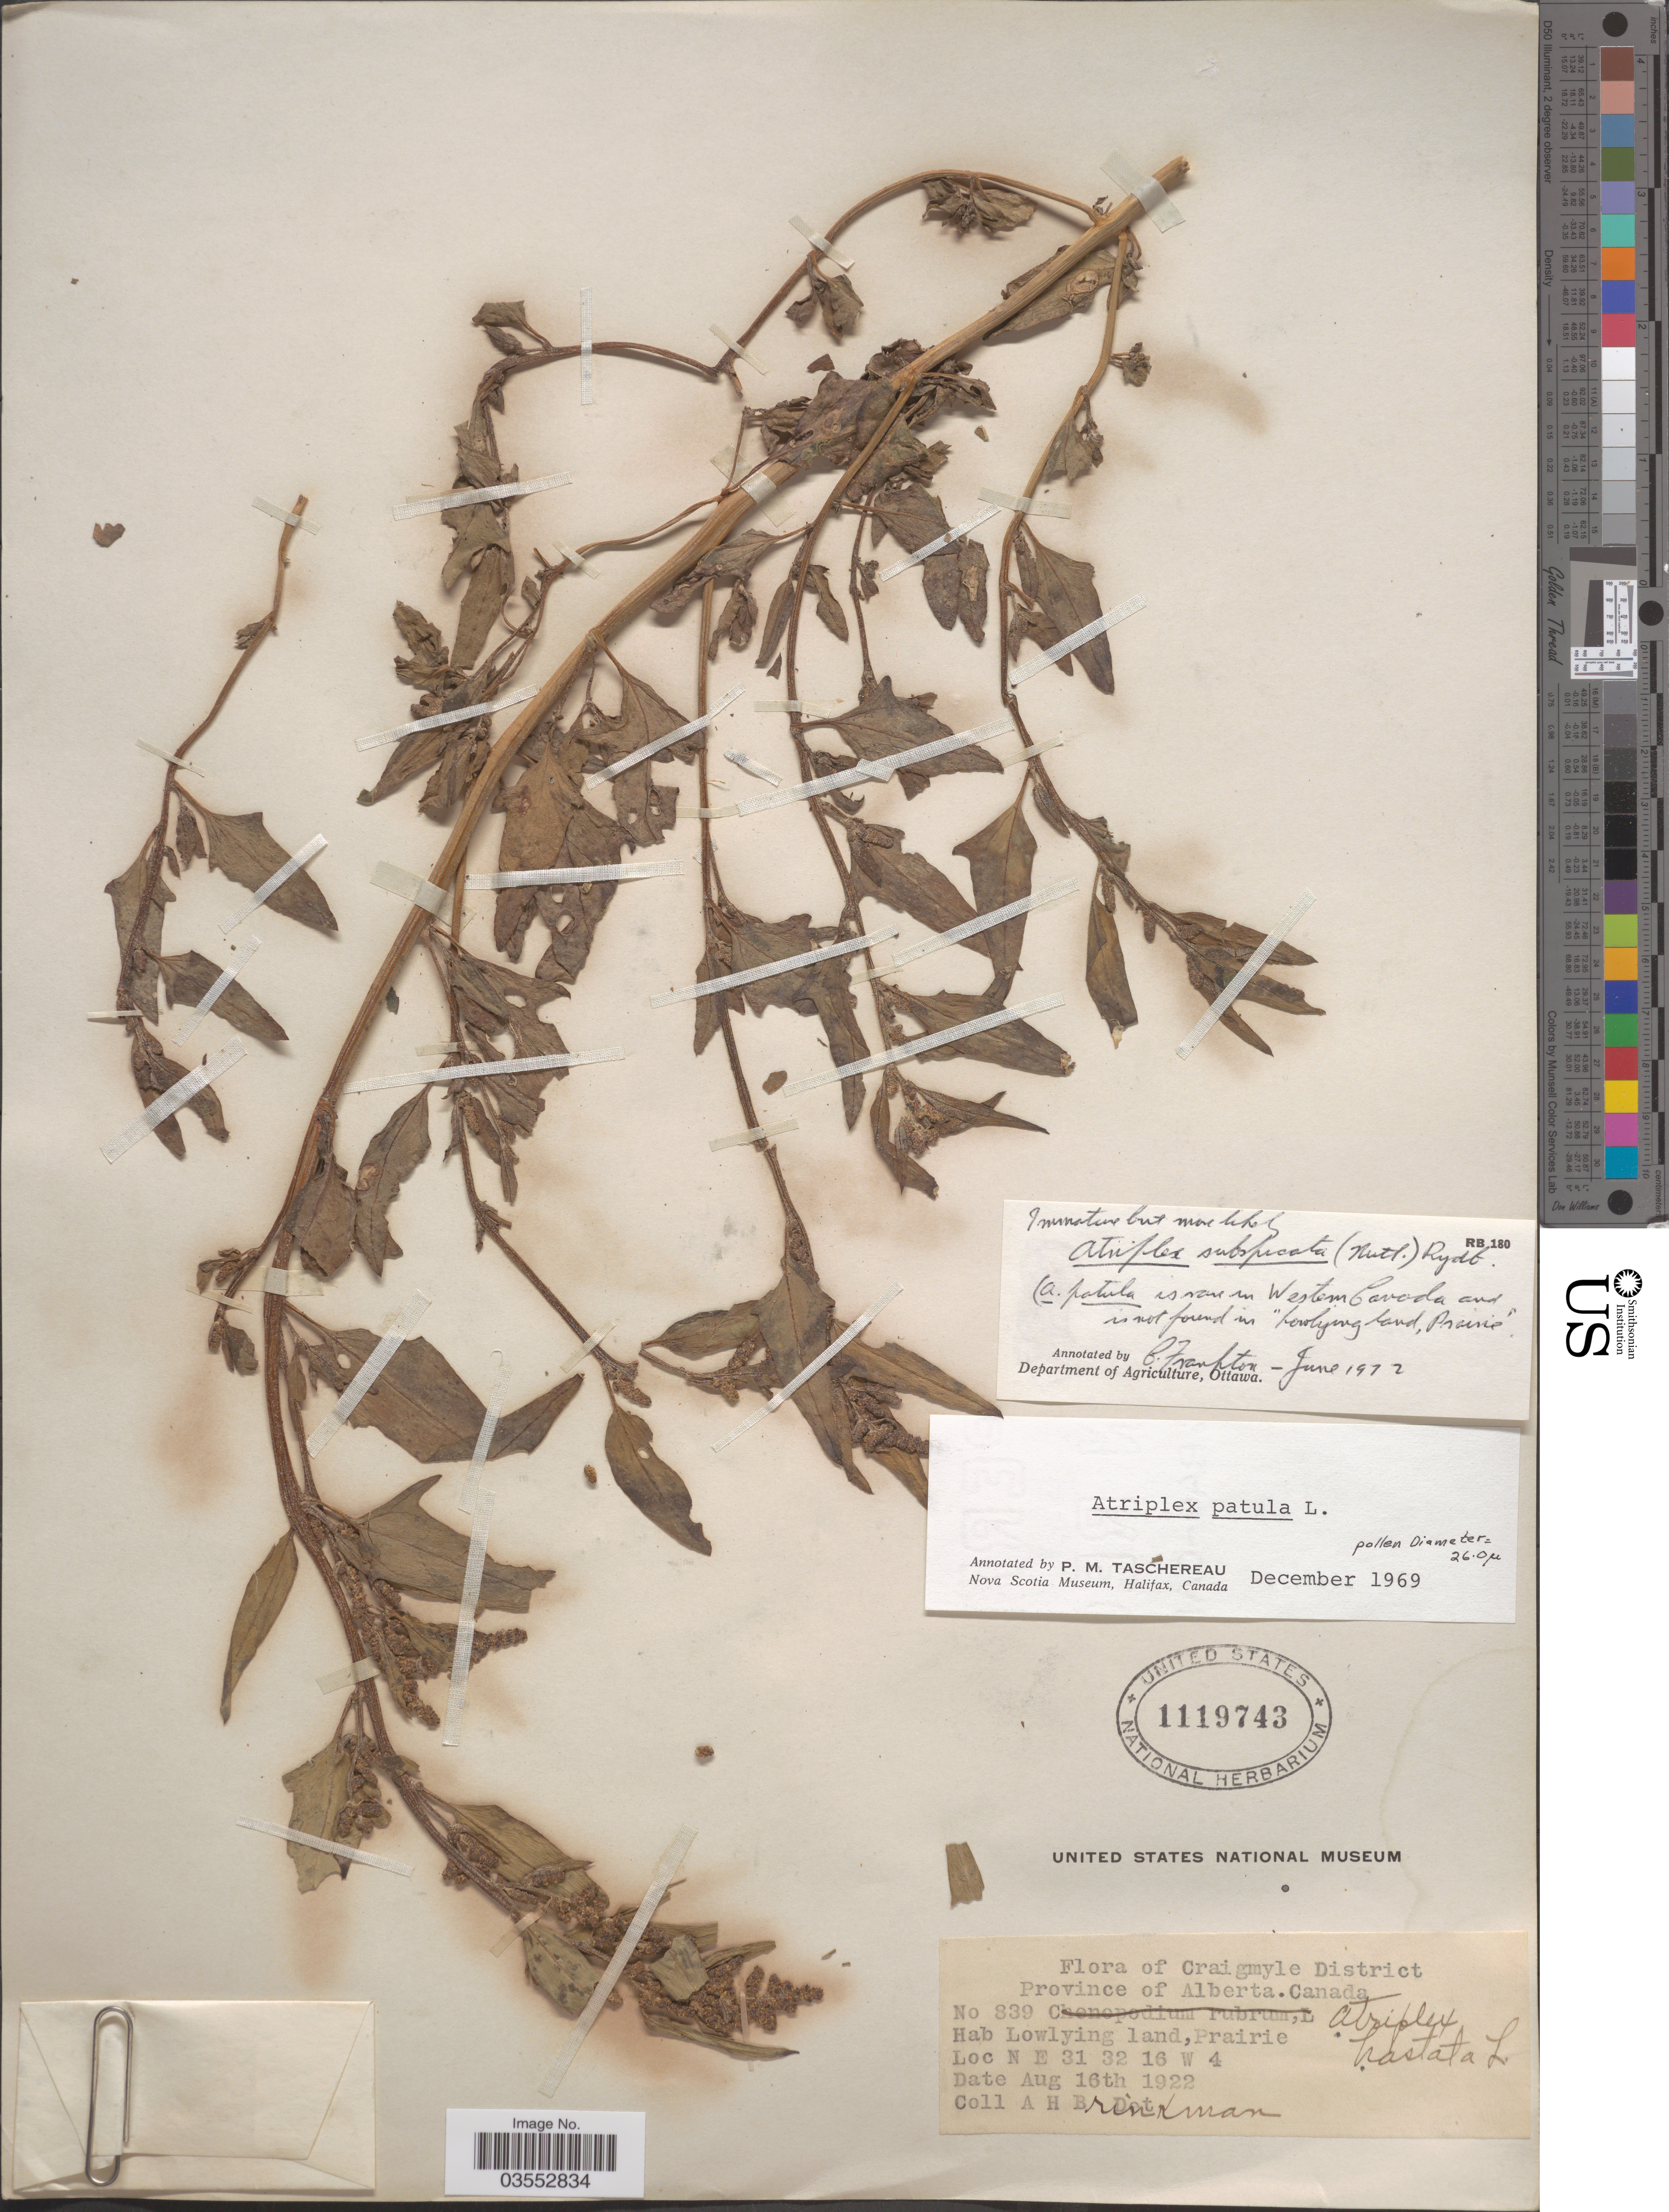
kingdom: Plantae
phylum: Tracheophyta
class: Magnoliopsida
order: Caryophyllales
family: Amaranthaceae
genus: Atriplex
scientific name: Atriplex subspicata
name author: (Nutt.) Rydb.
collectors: A. Brinkman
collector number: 839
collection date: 1922-08-16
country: Canada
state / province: Alberta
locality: Craigmyle District. NE 31 32 16 W 4.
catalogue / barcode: US 1119743